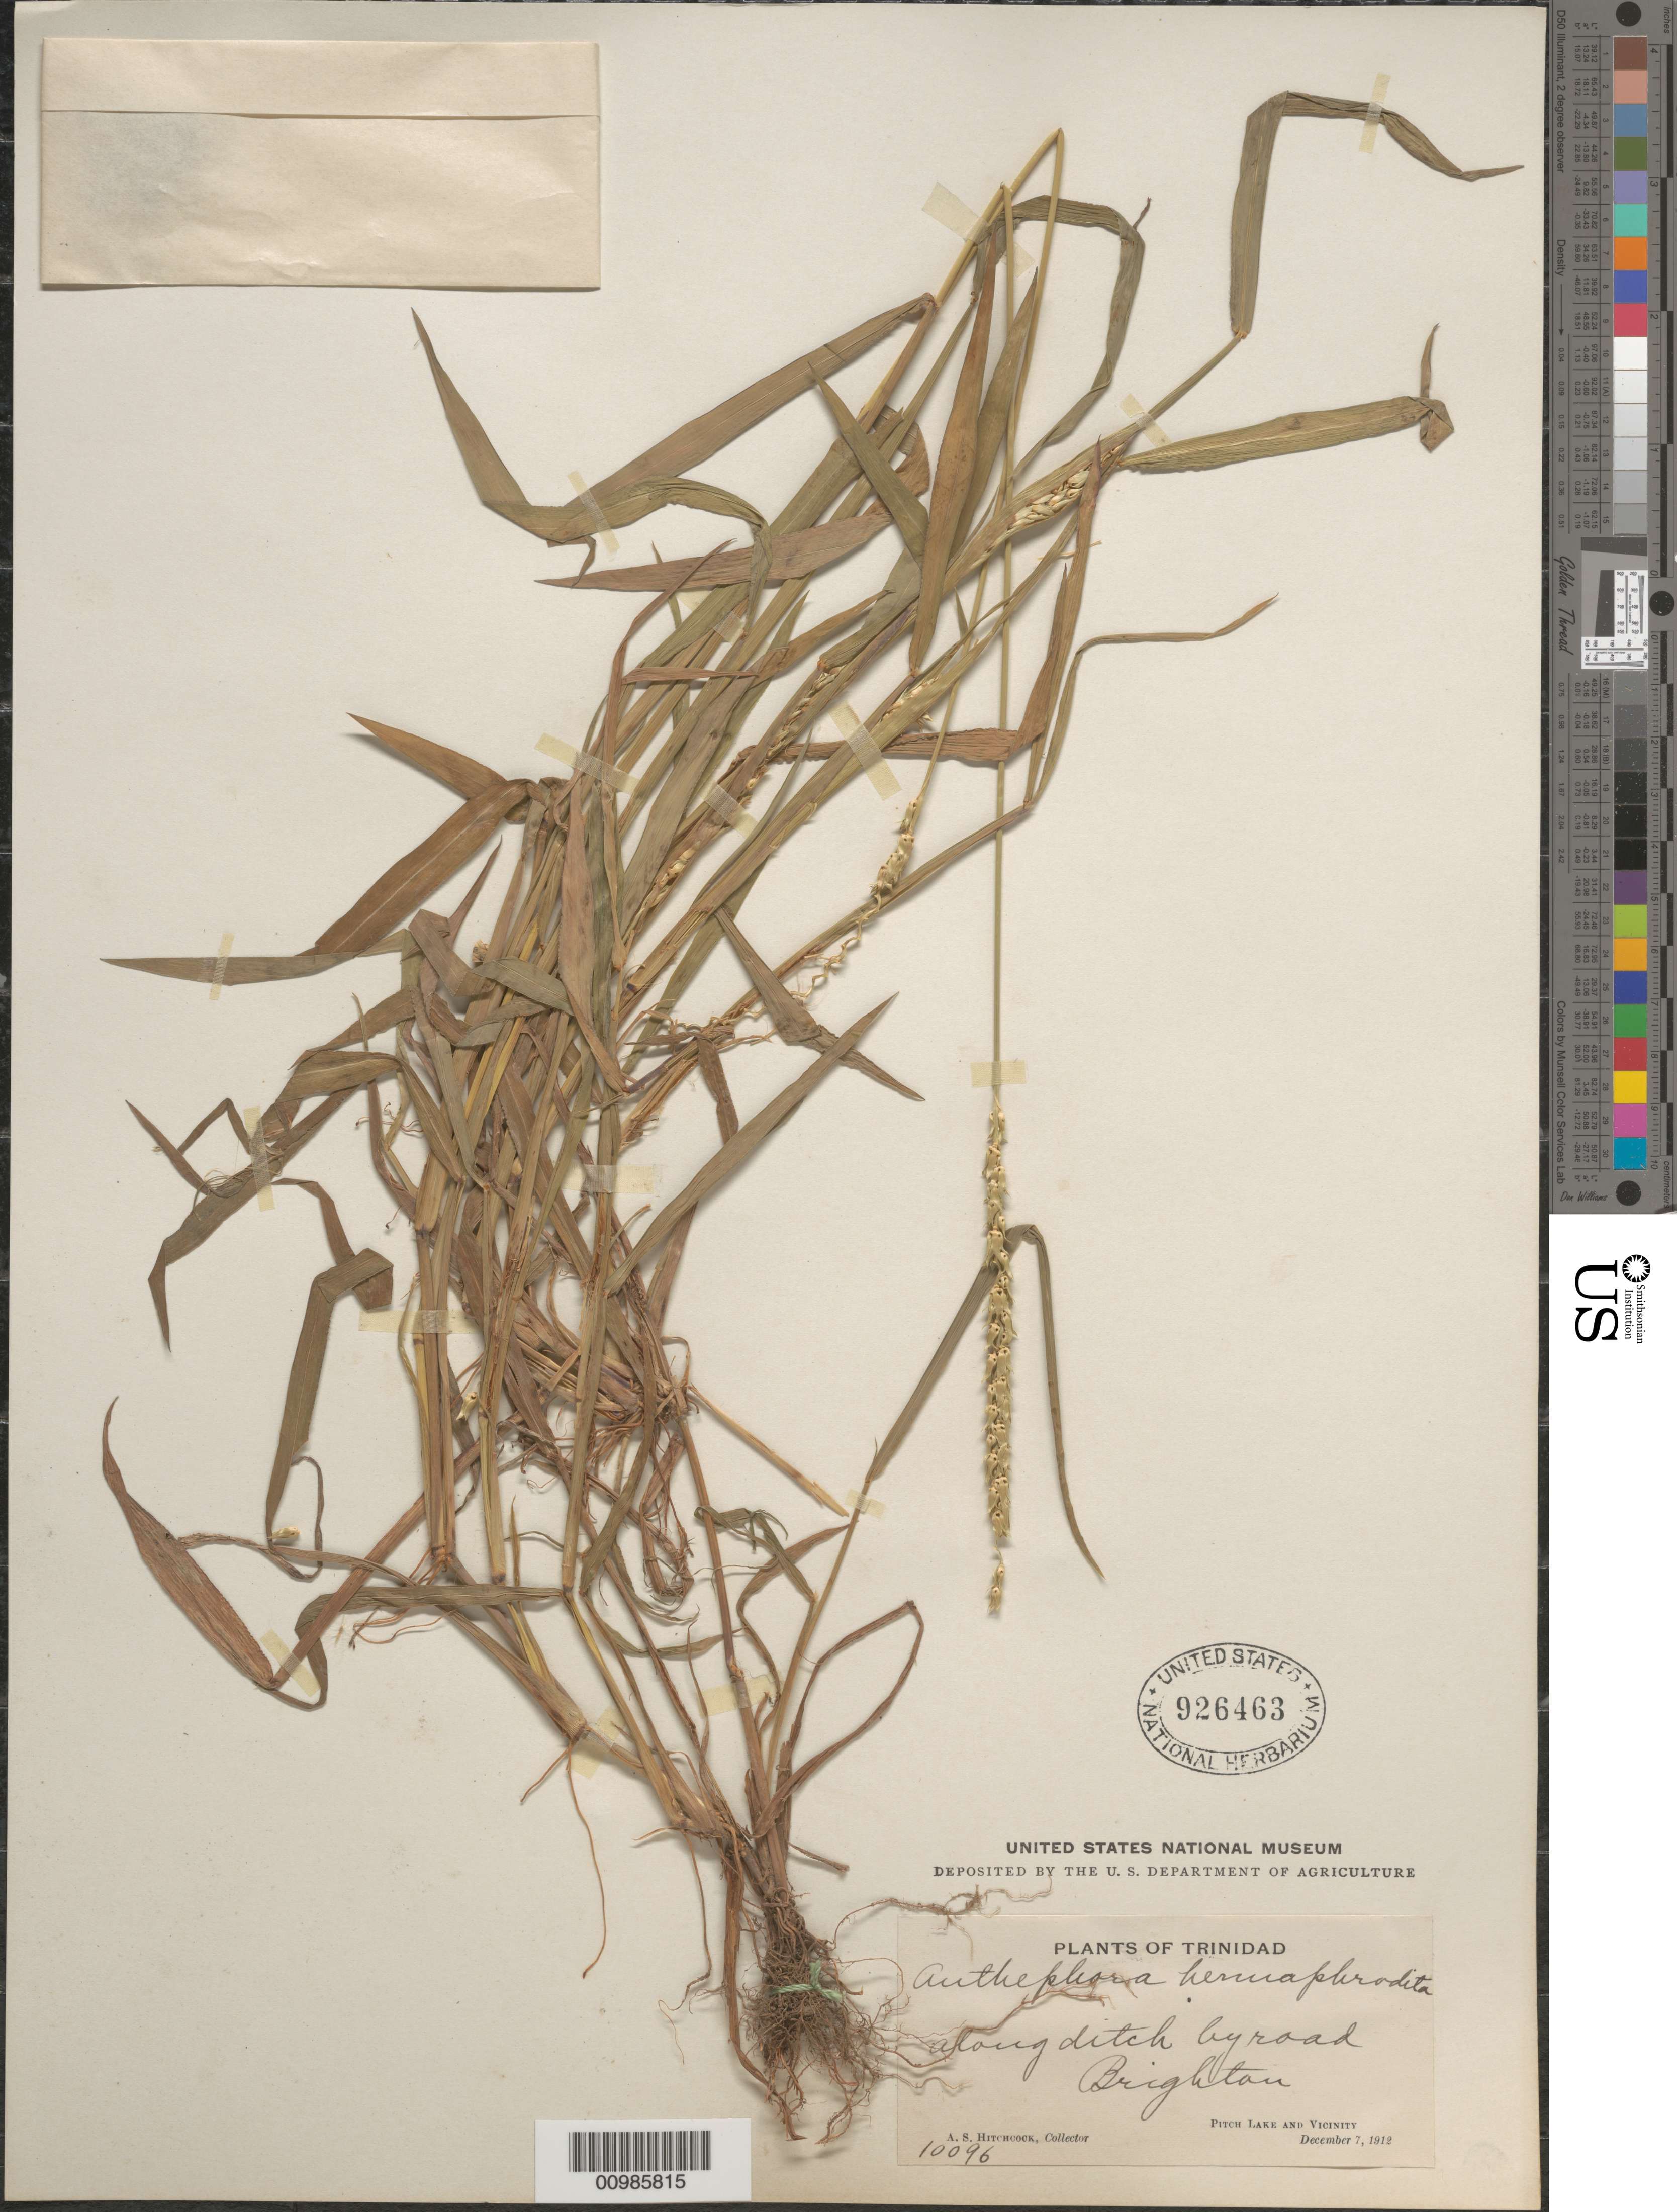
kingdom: Plantae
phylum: Tracheophyta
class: Liliopsida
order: Poales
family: Poaceae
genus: Anthephora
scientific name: Anthephora hermaphrodita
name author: (L.) Kuntze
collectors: A. S. Hitchcock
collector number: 10096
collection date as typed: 07 Dec 1912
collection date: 1912-12-07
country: Trinidad and Tobago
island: Trinidad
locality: Brighton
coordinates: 0 N, 0 E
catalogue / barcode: US 926463